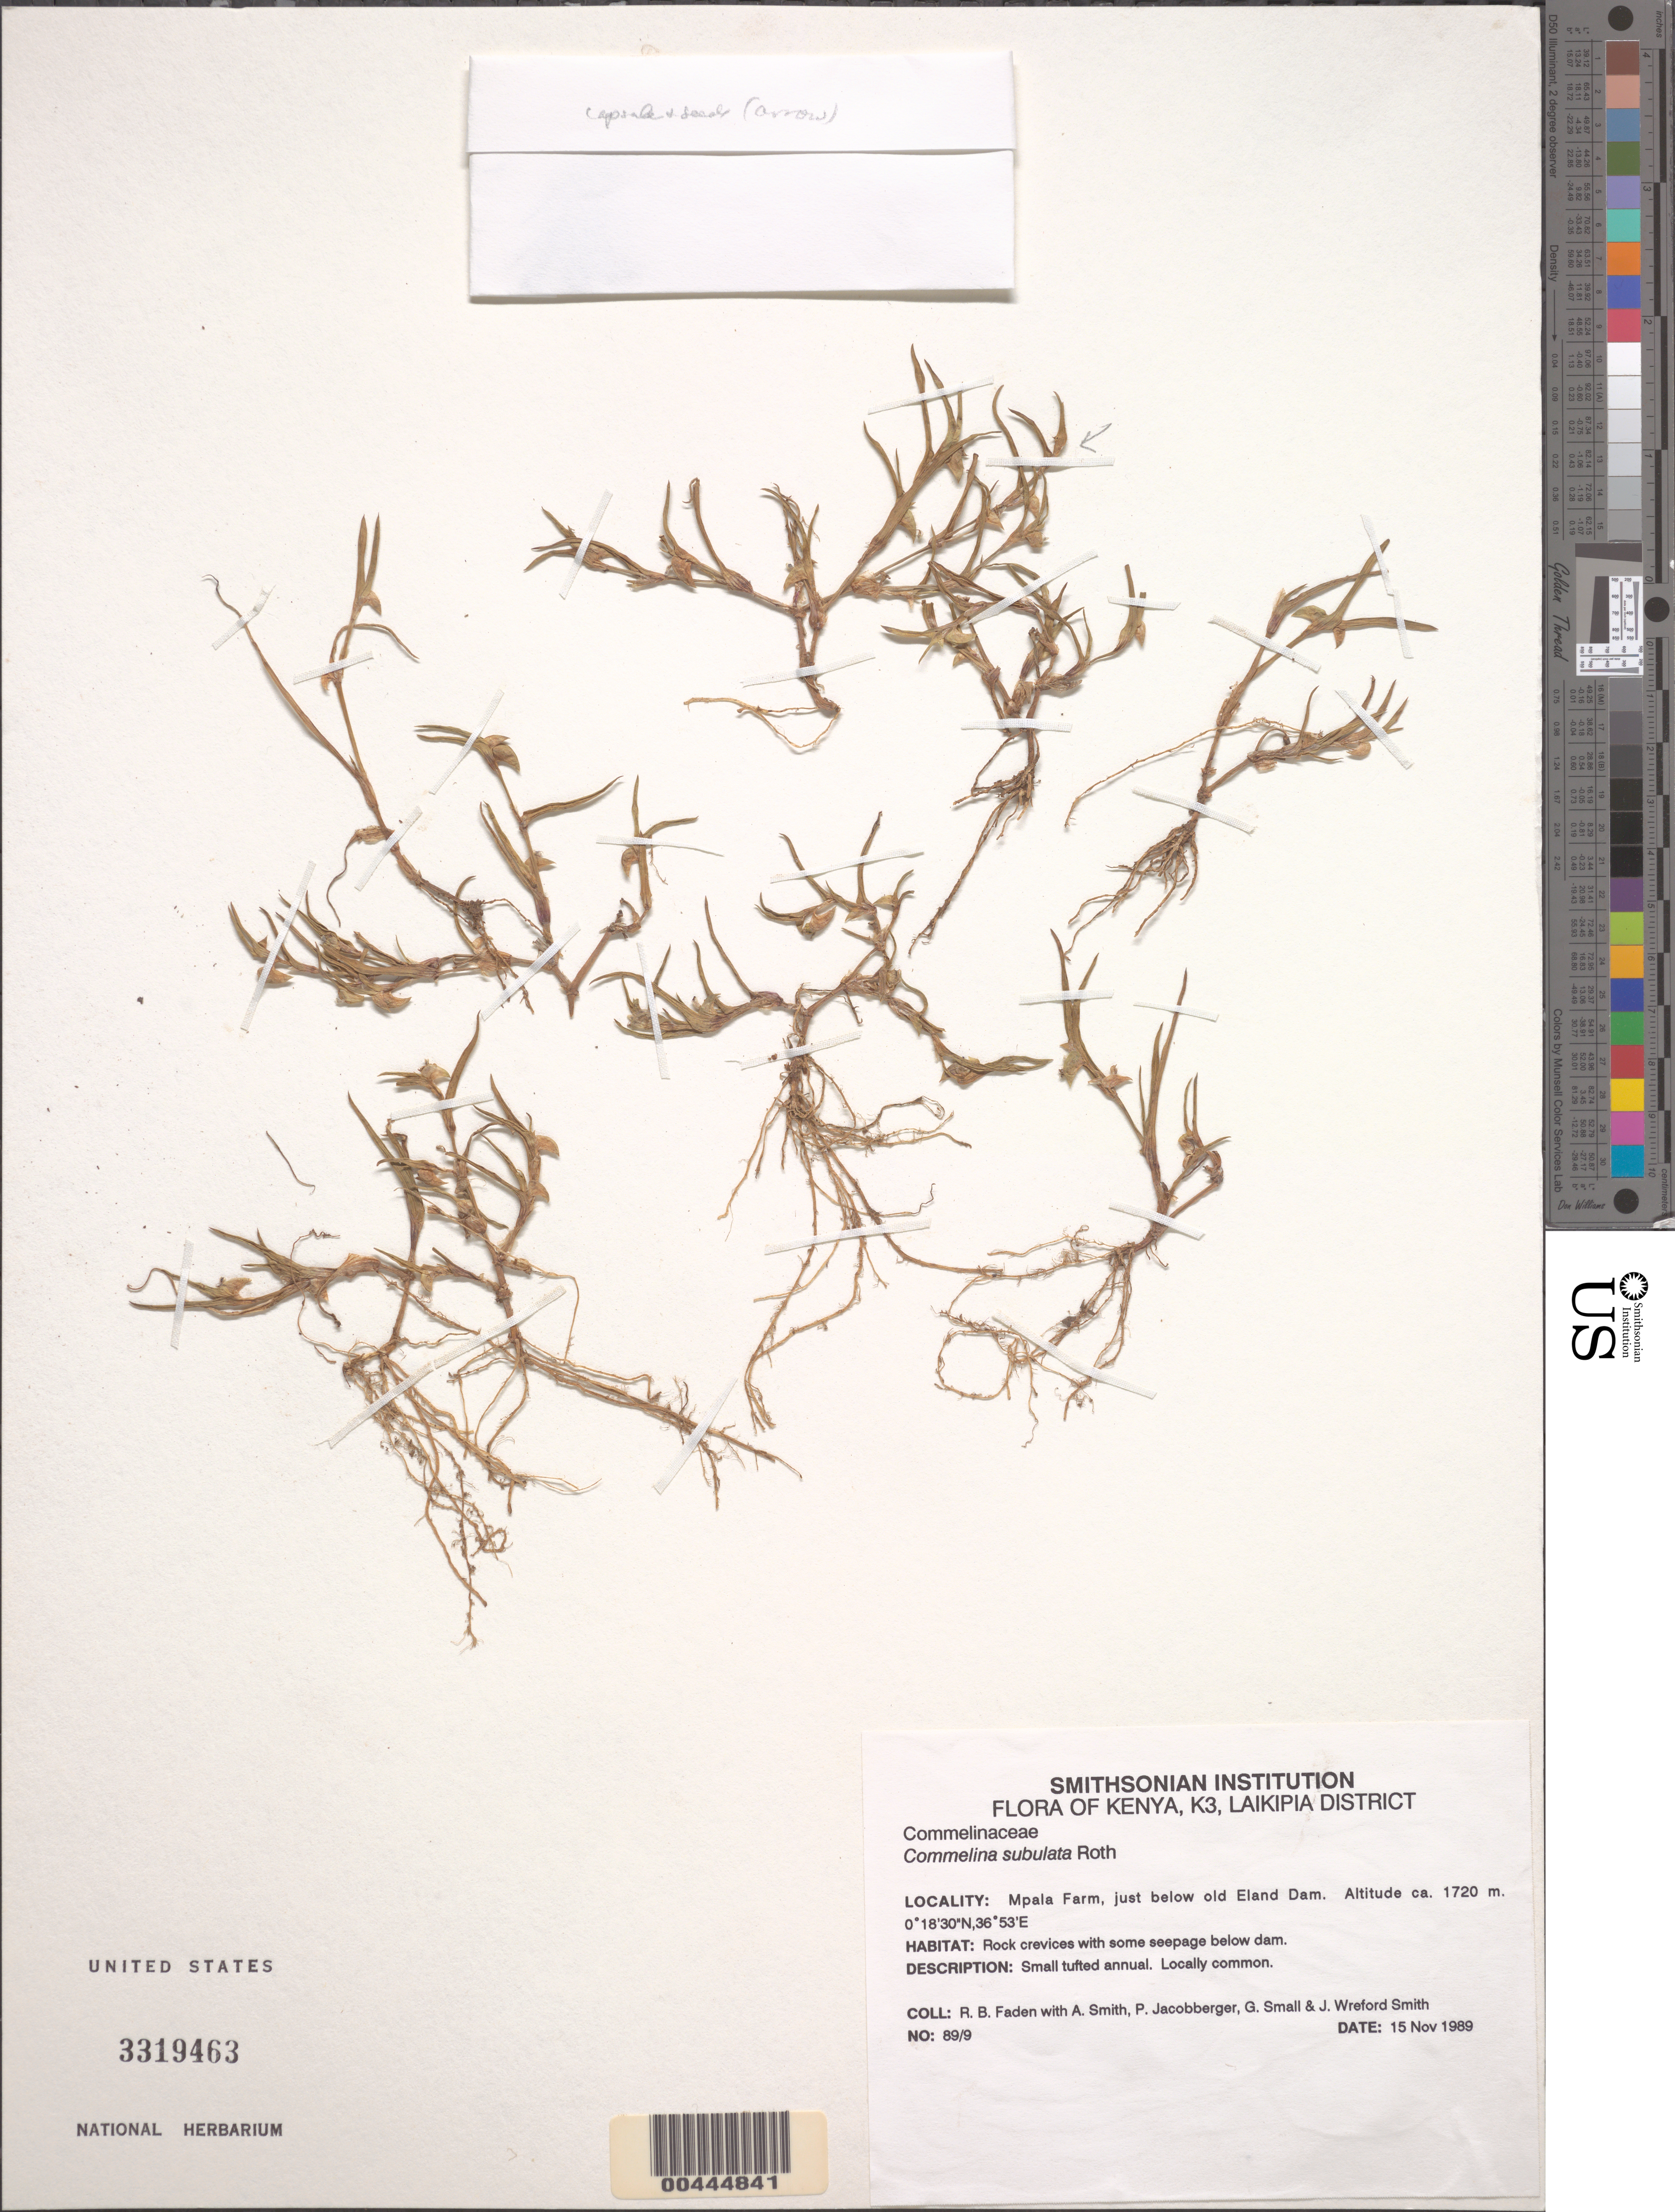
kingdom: Plantae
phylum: Tracheophyta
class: Liliopsida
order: Commelinales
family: Commelinaceae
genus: Commelina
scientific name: Commelina subulata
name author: Roth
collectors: R. B. Faden, A. Smith, P. Jacobberger, G. Small & J. W. Smith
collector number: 89/9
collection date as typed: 15 Nov 1989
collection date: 1989-11-15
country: Kenya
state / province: Laikipia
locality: Mpala farm, circuit road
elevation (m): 1760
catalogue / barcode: US 3319463